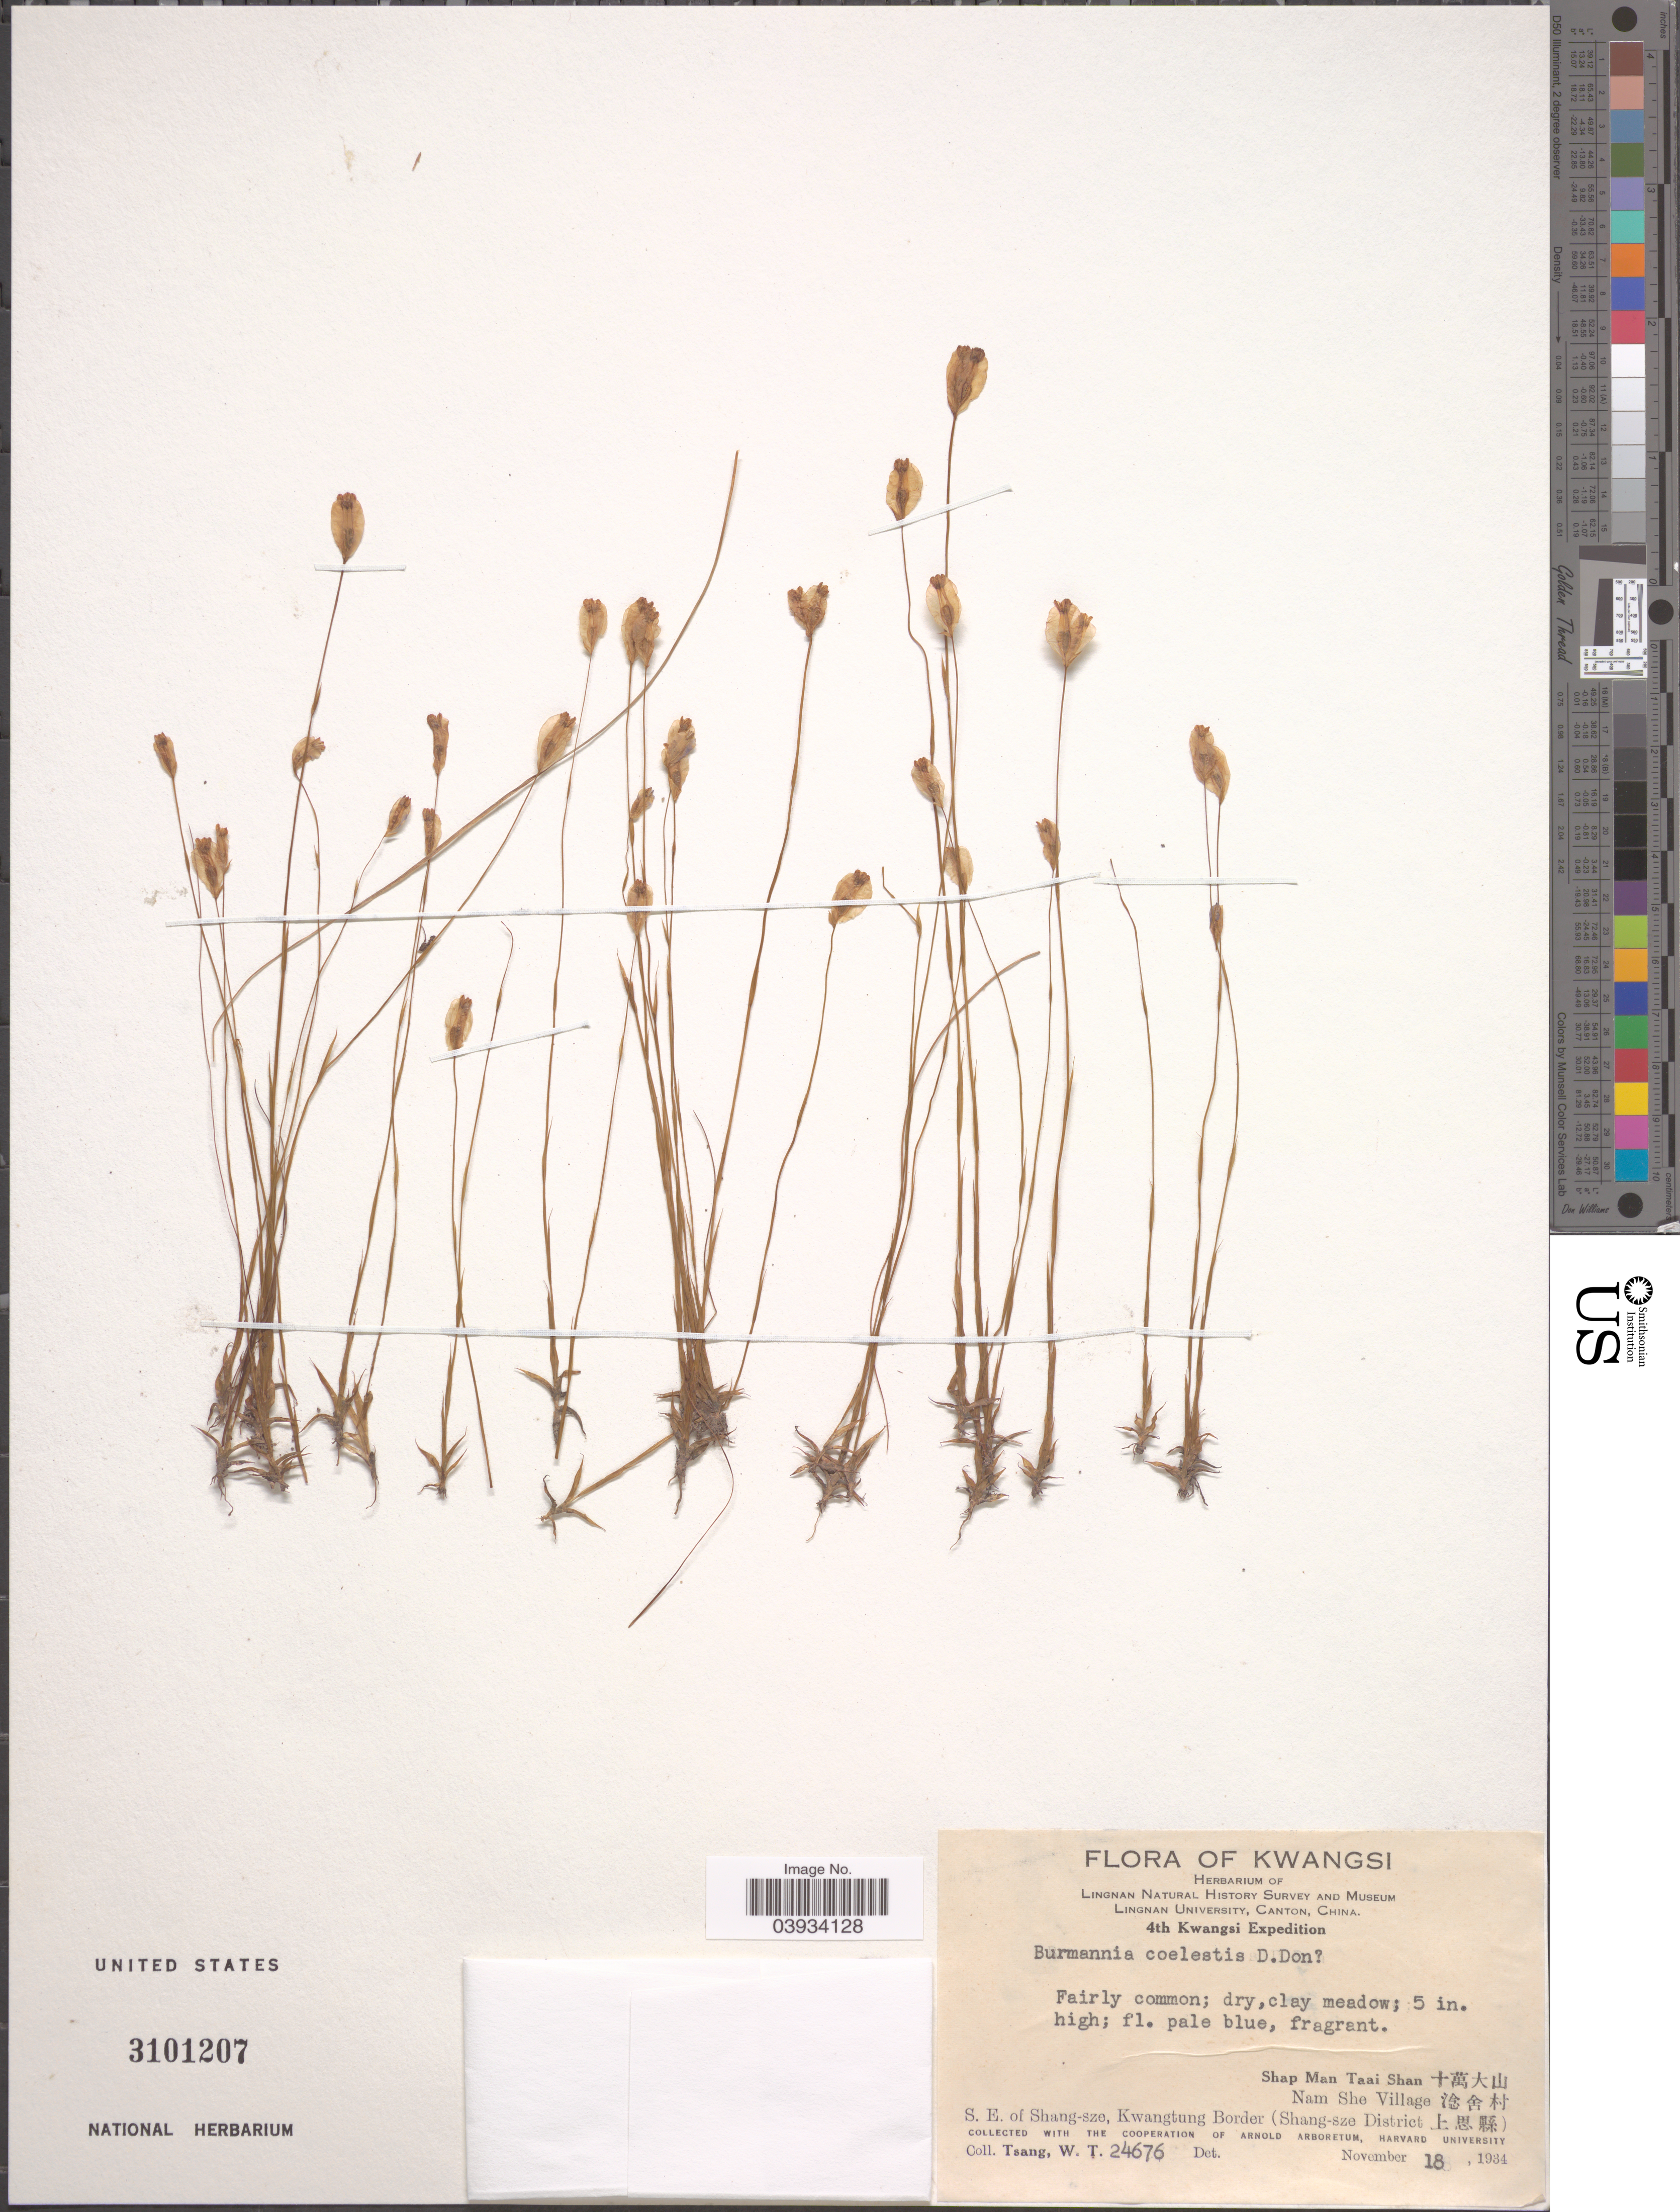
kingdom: Plantae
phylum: Tracheophyta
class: Liliopsida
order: Dioscoreales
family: Burmanniaceae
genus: Burmannia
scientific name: Burmannia coelestis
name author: D. Don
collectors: W. T. Tsang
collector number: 24676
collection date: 1934-11-18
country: China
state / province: Guangxi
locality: Kwangsi. Shap Man Taai Shan X. Nam She Village X. S. E. of Shang-sze, Kwangtung Border (Shang-sze District X).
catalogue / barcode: US 3101207